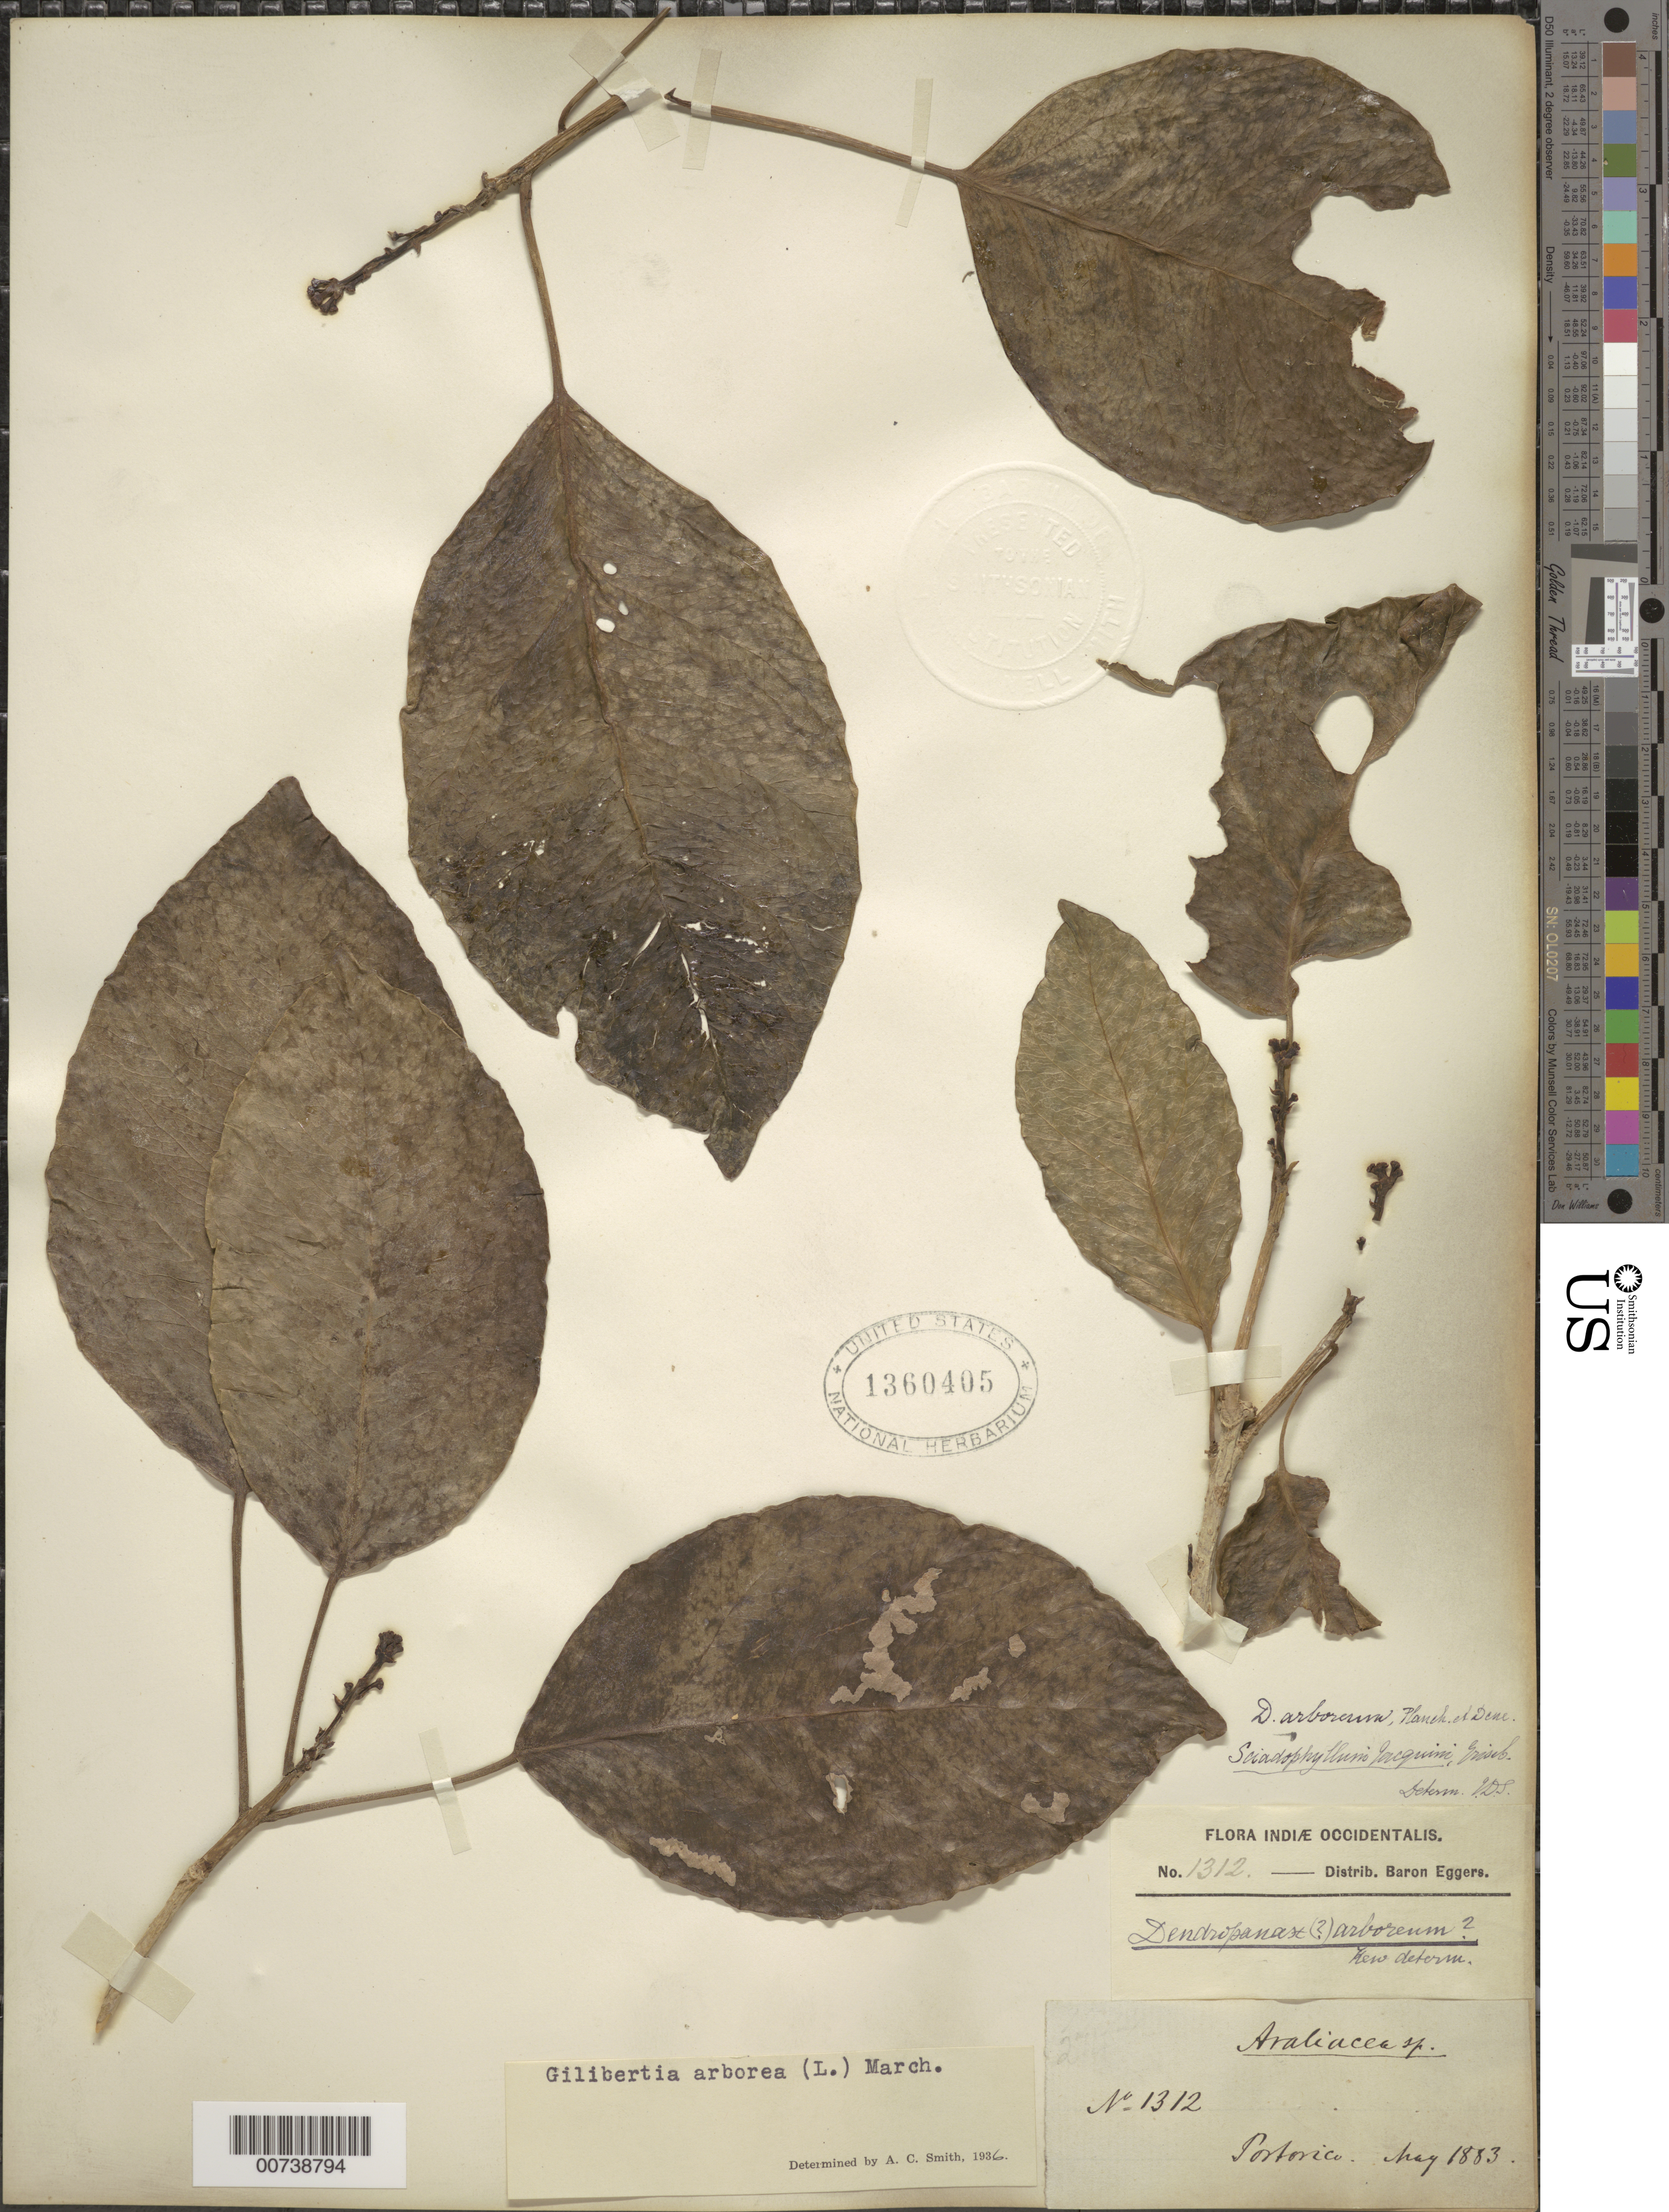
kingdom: Plantae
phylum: Tracheophyta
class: Magnoliopsida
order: Apiales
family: Araliaceae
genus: Dendropanax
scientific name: Dendropanax arboreus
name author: (L.) Decne. & Planch.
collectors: H. F. A. von Eggers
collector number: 1312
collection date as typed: May 1883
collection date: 1883-05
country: Puerto Rico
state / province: Río Grande (?)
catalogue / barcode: US 1360405